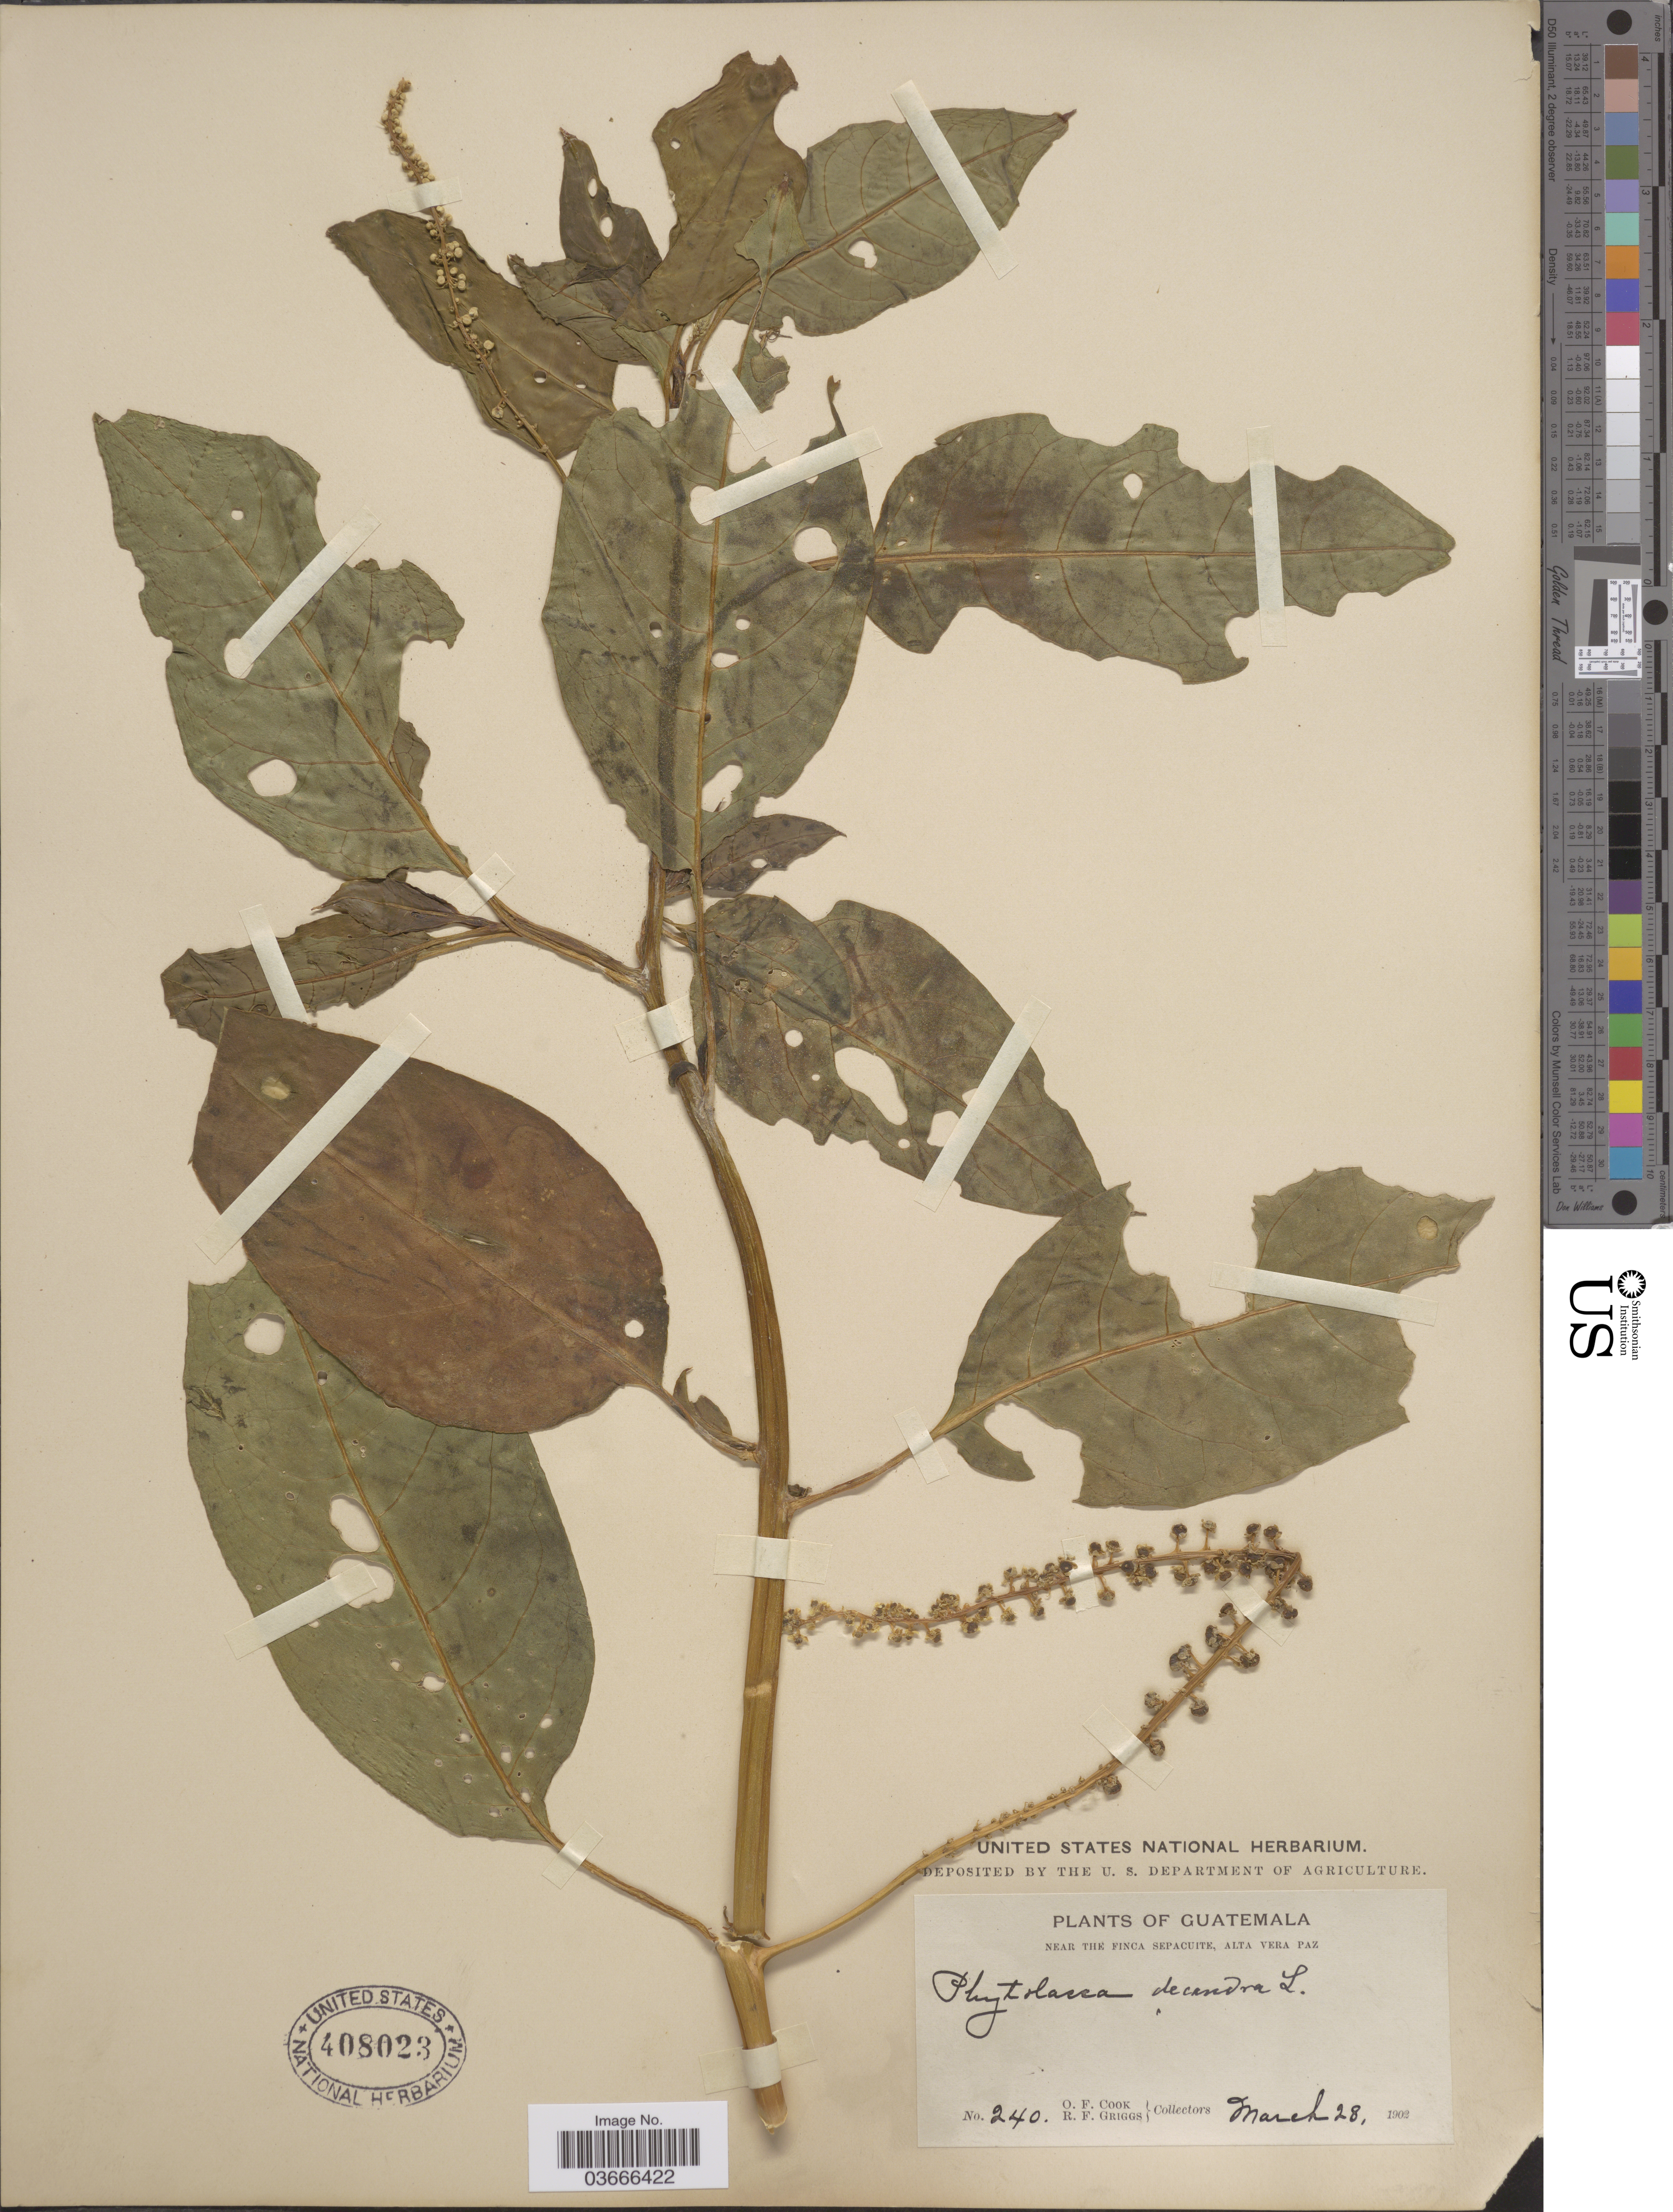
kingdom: Plantae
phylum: Tracheophyta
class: Magnoliopsida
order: Caryophyllales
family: Phytolaccaceae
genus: Phytolacca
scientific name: Phytolacca icosandra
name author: L.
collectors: O. F. Cook & R. F. Griggs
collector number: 240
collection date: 1902-03-28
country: Guatemala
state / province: Alta Verapaz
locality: Near the Finca Sepacuite.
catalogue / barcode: US 408023